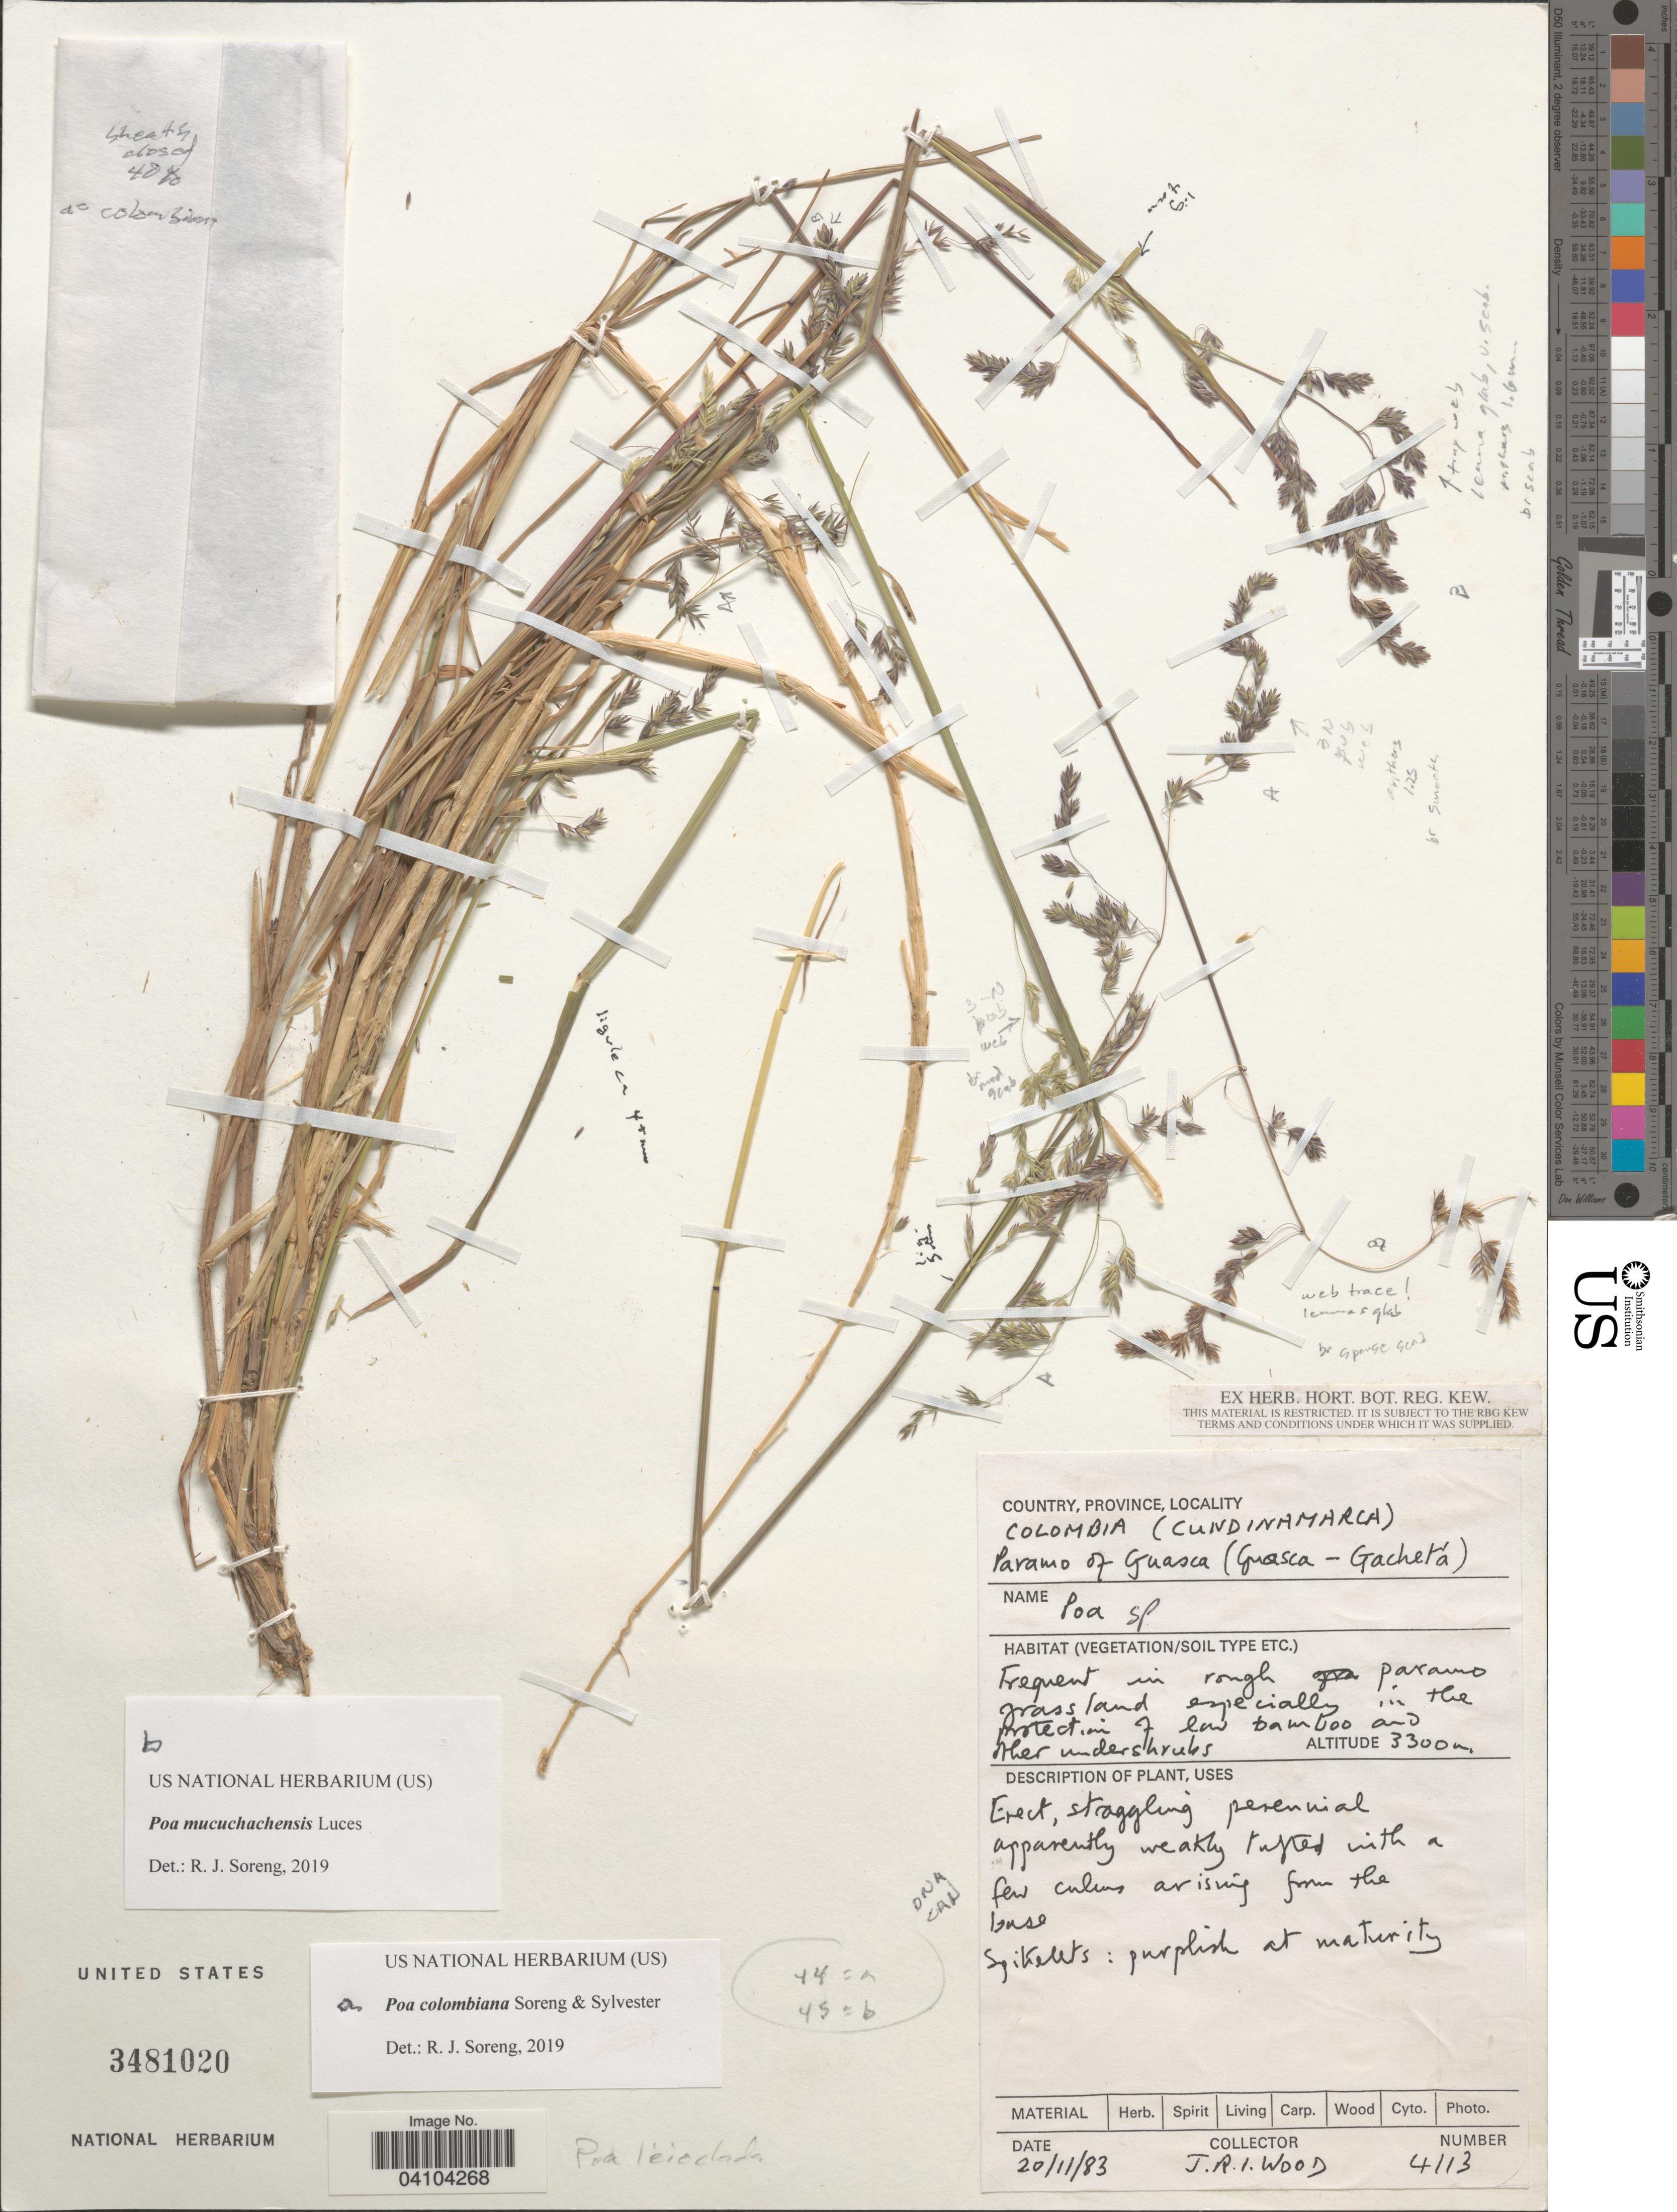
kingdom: Plantae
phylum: Tracheophyta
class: Liliopsida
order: Poales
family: Poaceae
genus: Poa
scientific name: Poa colombiana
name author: Soreng & Sylvester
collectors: J. R. I. Wood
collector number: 4113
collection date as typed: Transcribed d/m/y: 20/11/83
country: Colombia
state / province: Cundinamarca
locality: Paramo de Guasca (Guasca-Gachetá).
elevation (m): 3300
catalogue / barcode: US 3481020